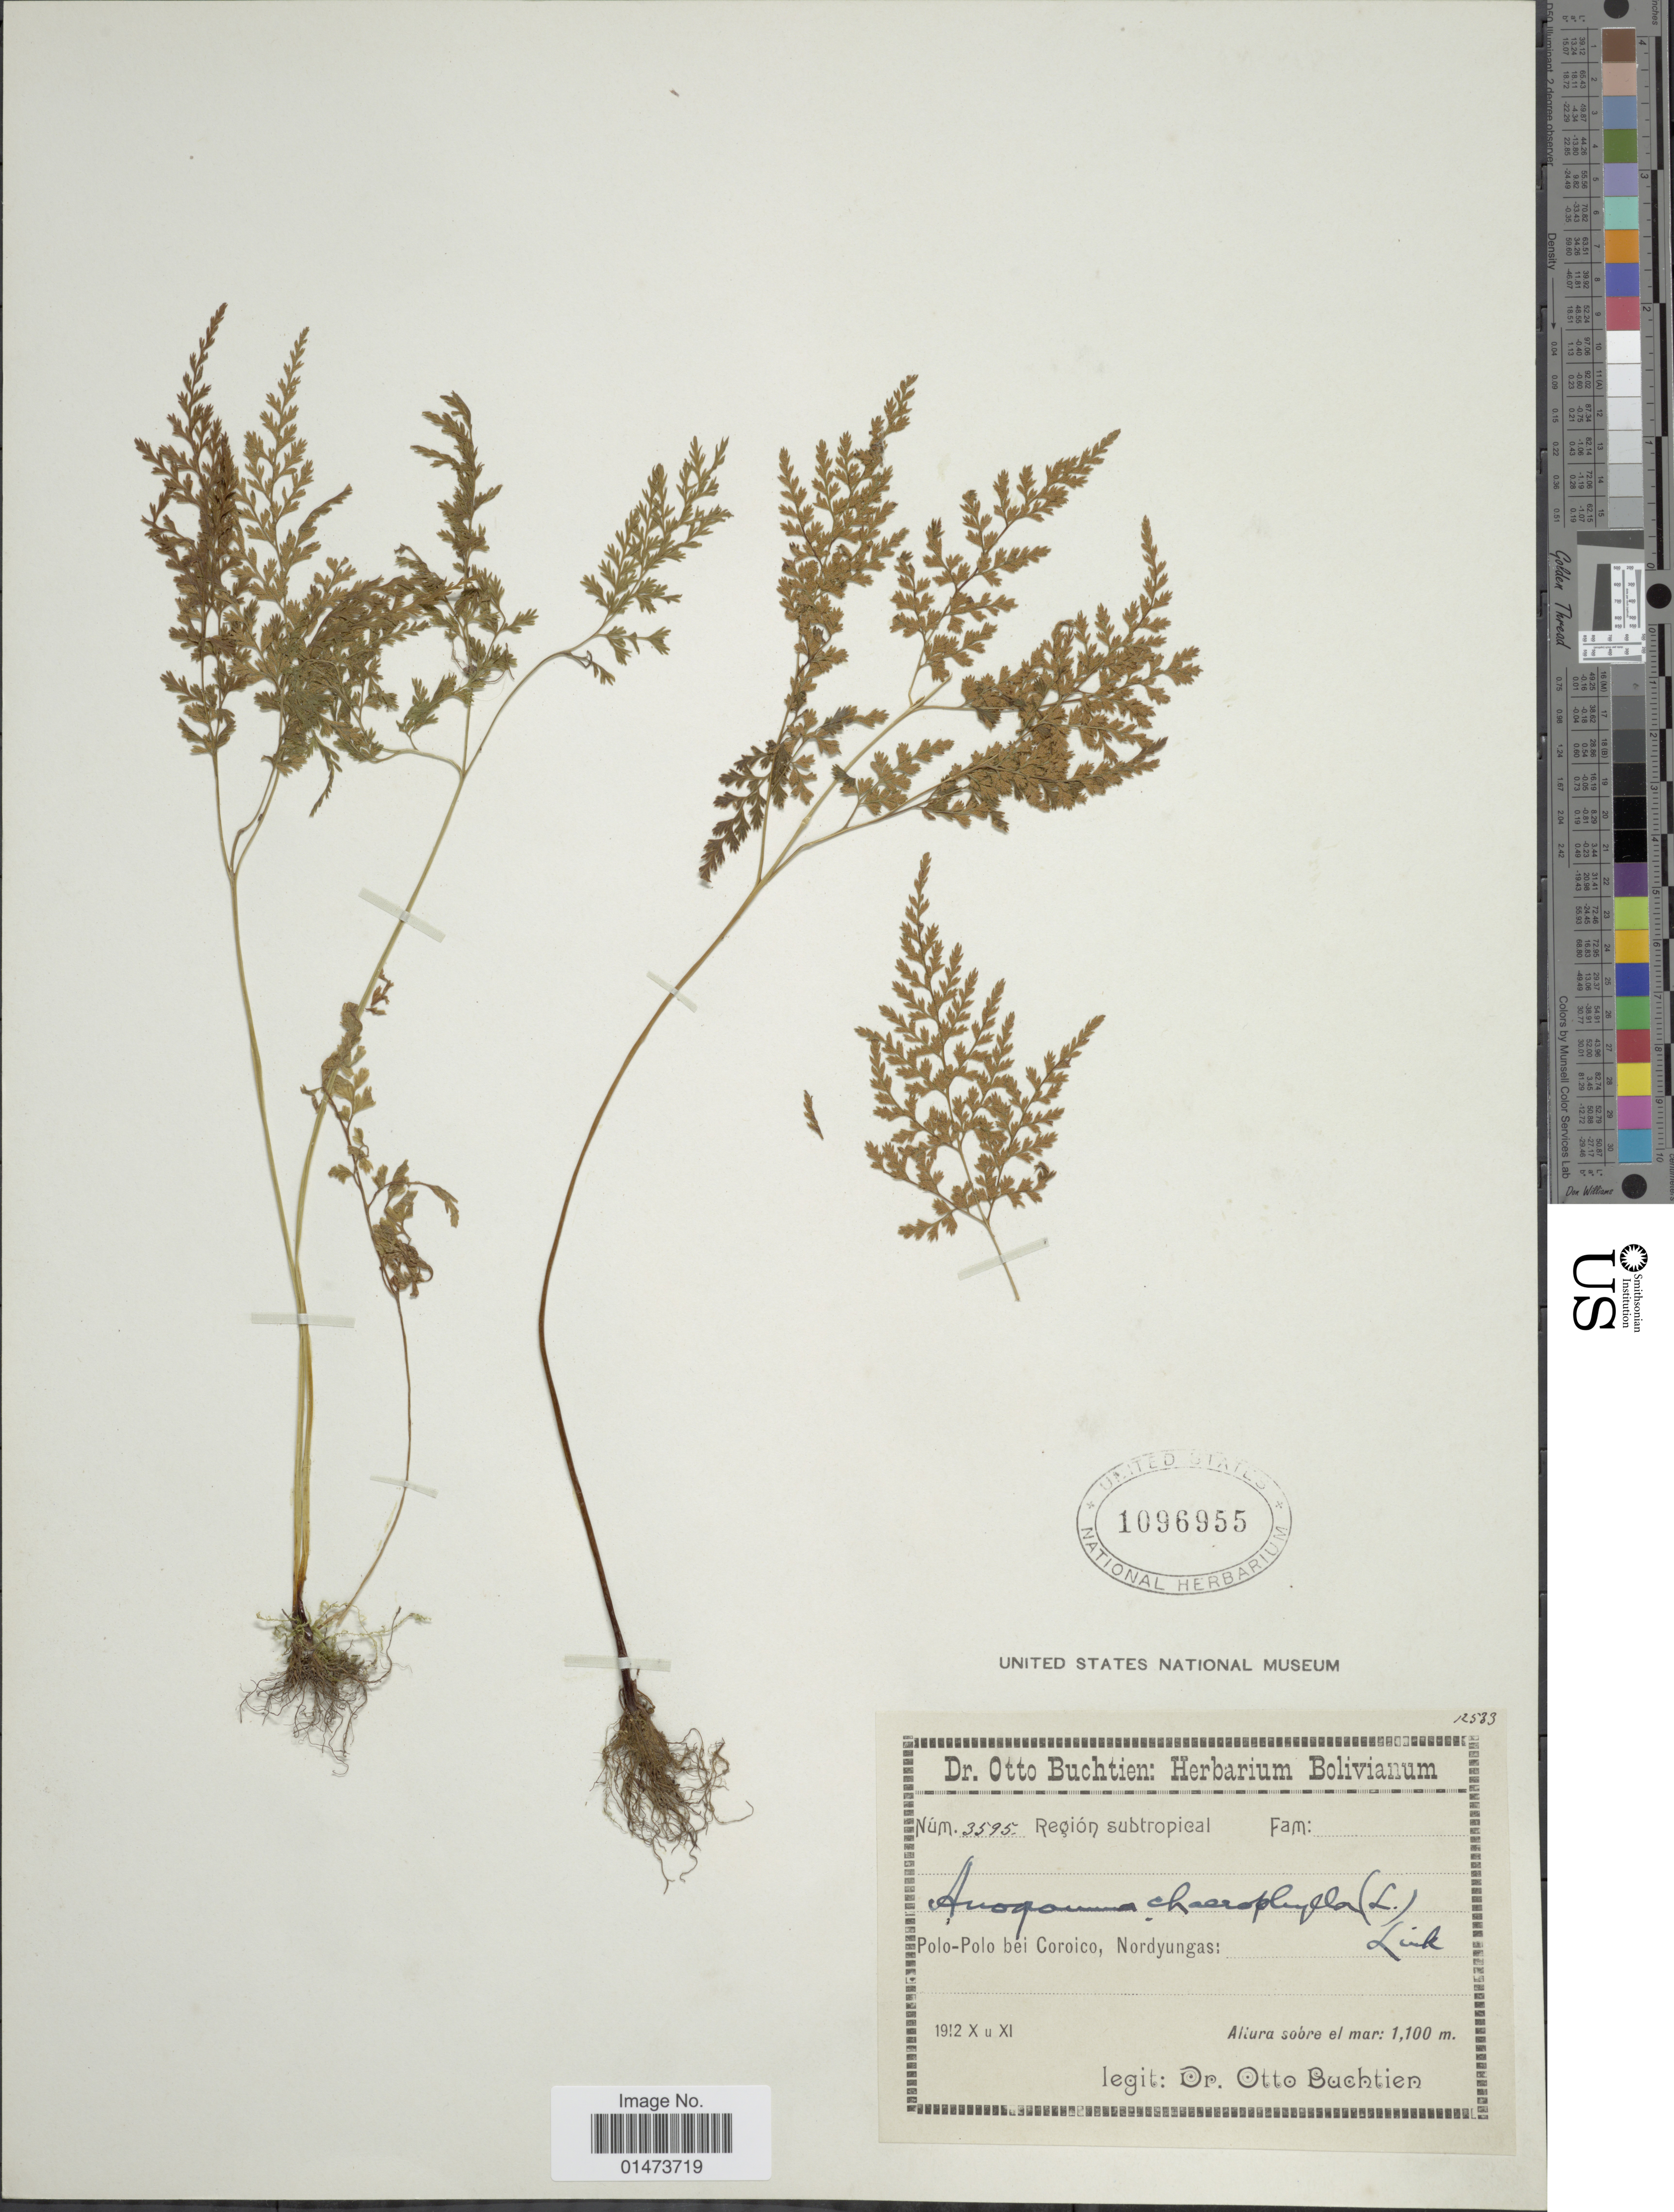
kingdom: Plantae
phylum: Tracheophyta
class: Polypodiopsida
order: Polypodiales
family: Pteridaceae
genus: Anogramma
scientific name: Anogramma chaerophylla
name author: (Desv.) Link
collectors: O. Buchtien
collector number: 3595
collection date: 1912-10/1912-11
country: Bolivia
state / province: La Paz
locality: Polo-Polo bei Coroico, Nordyungas.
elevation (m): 1100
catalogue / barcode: US 1096955